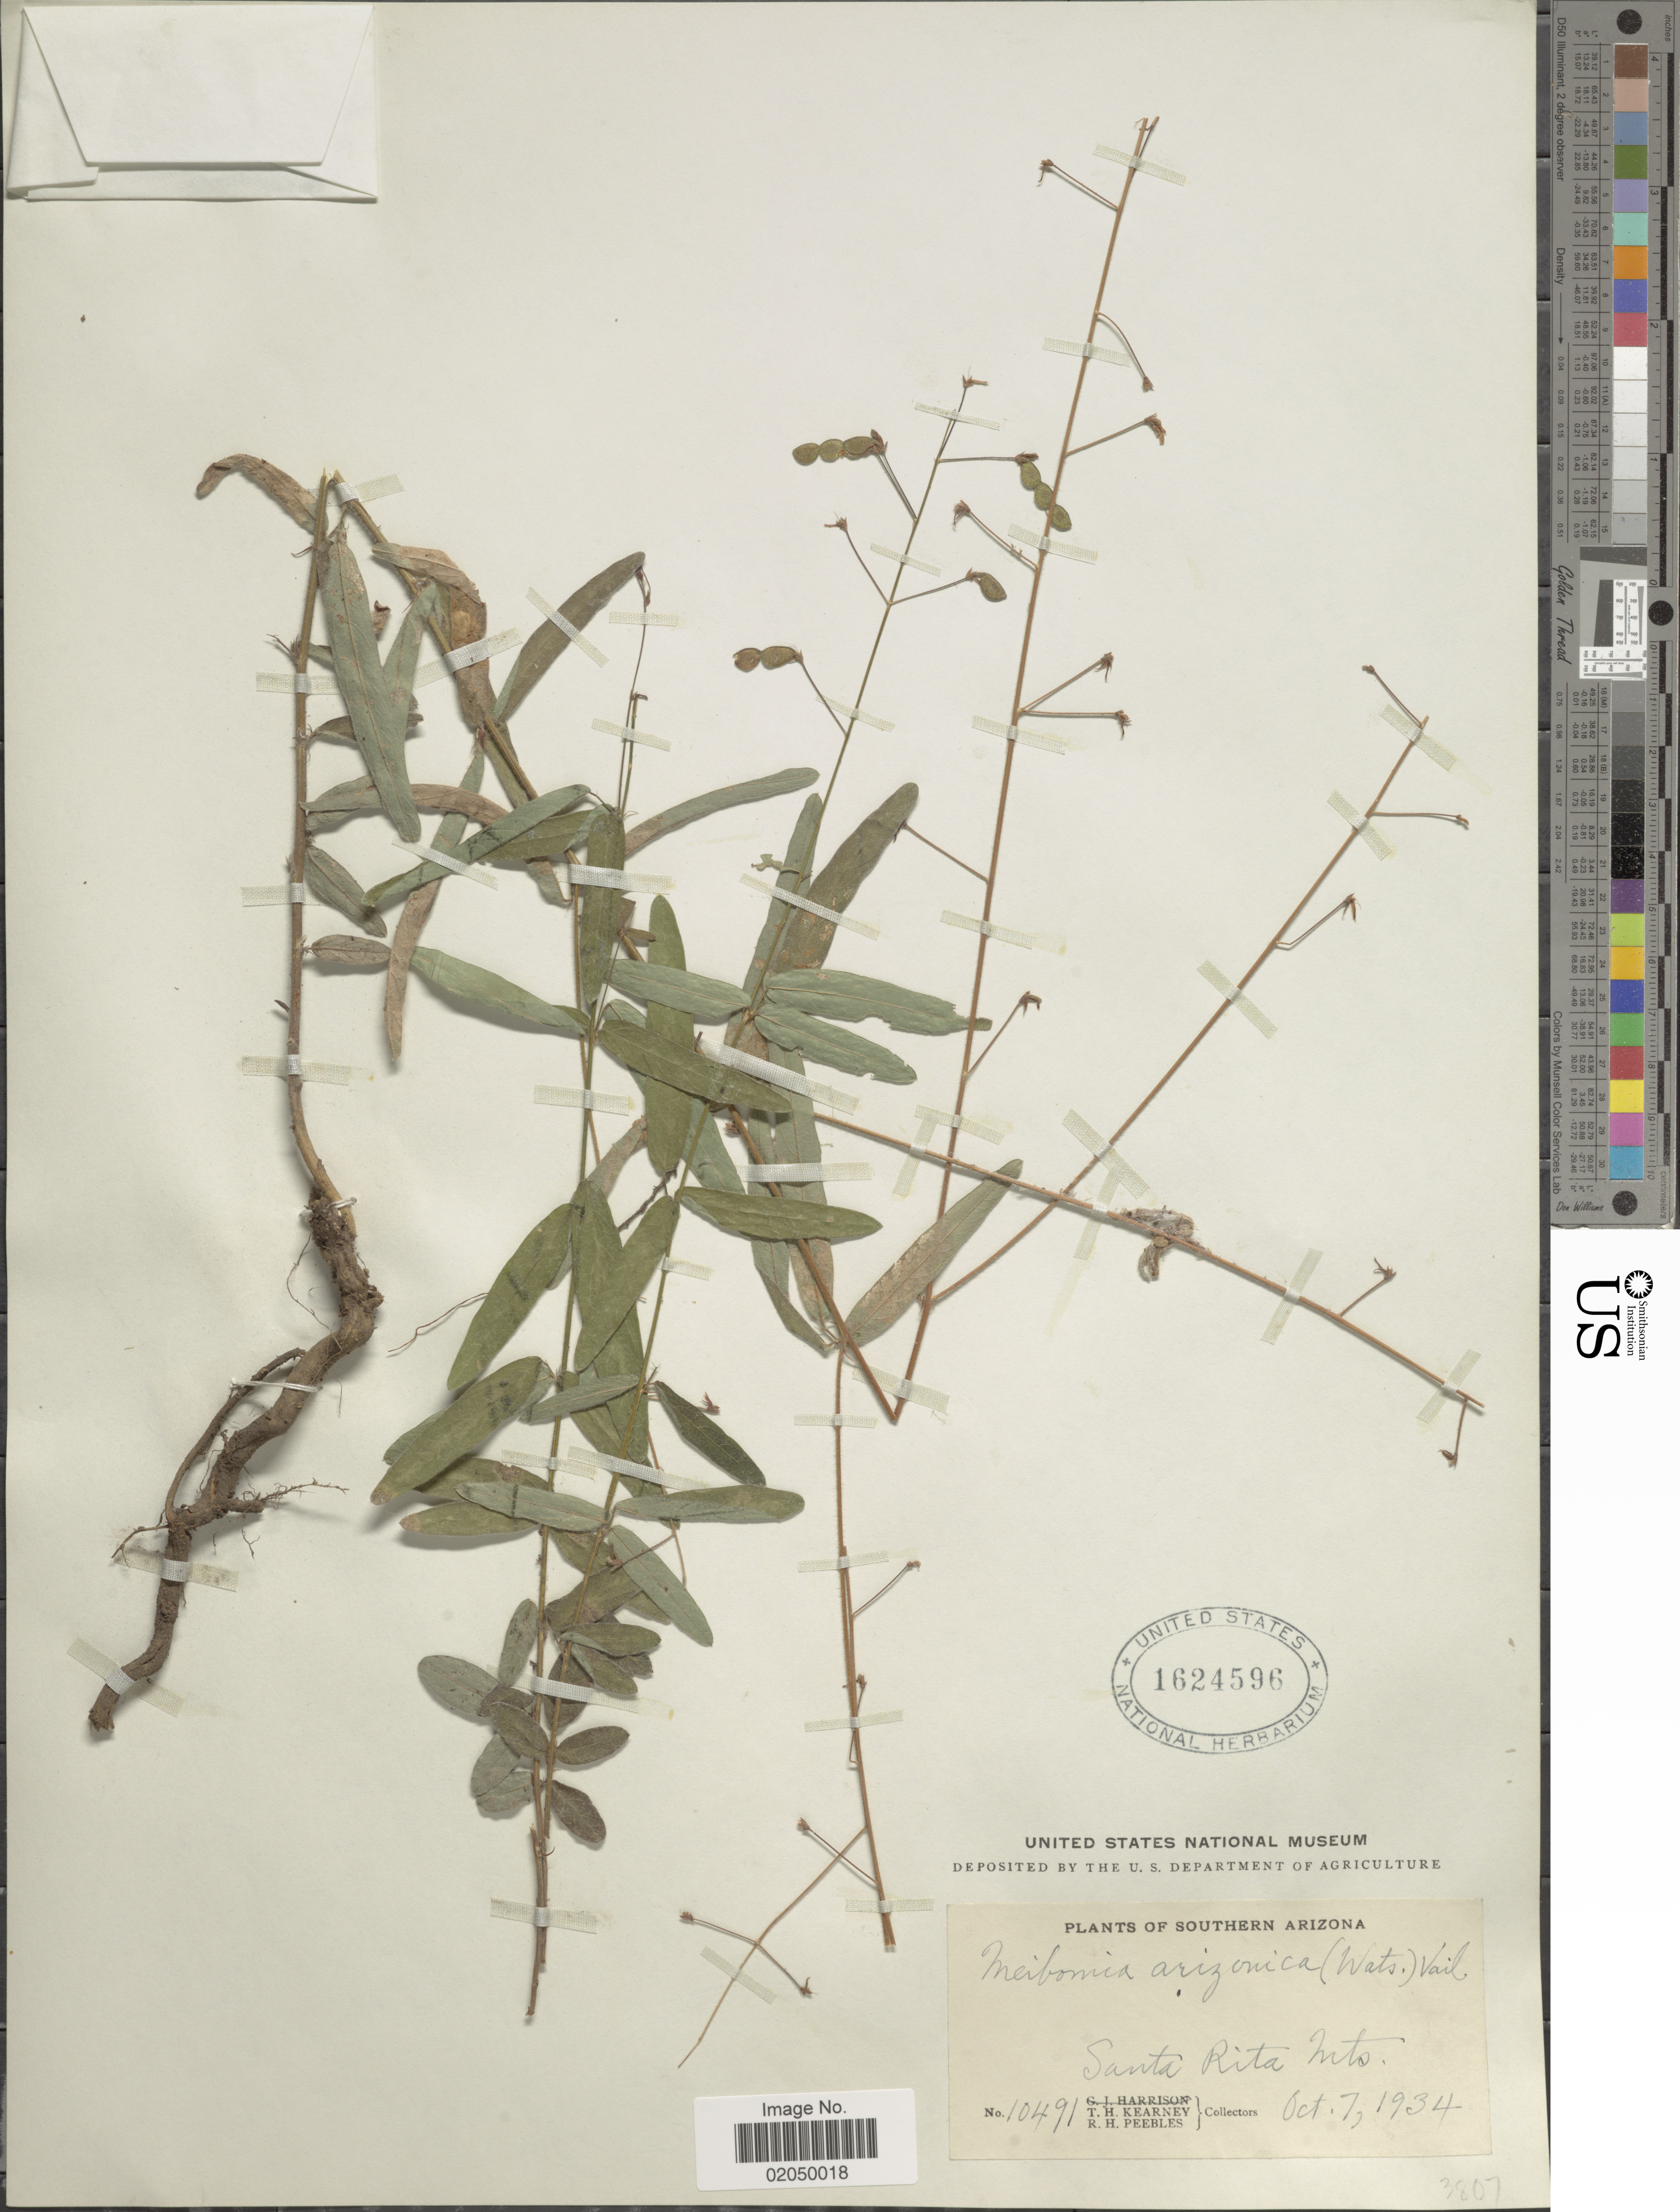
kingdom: Plantae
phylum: Tracheophyta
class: Magnoliopsida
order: Fabales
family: Fabaceae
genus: Desmodium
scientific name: Desmodium arizonicum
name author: S. Watson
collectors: T. H. Kearney & R. H. Peebles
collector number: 10491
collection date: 1934-10-07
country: United States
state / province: Arizona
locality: Southern Arizona. Santa Rita Mts.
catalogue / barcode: US 1624596